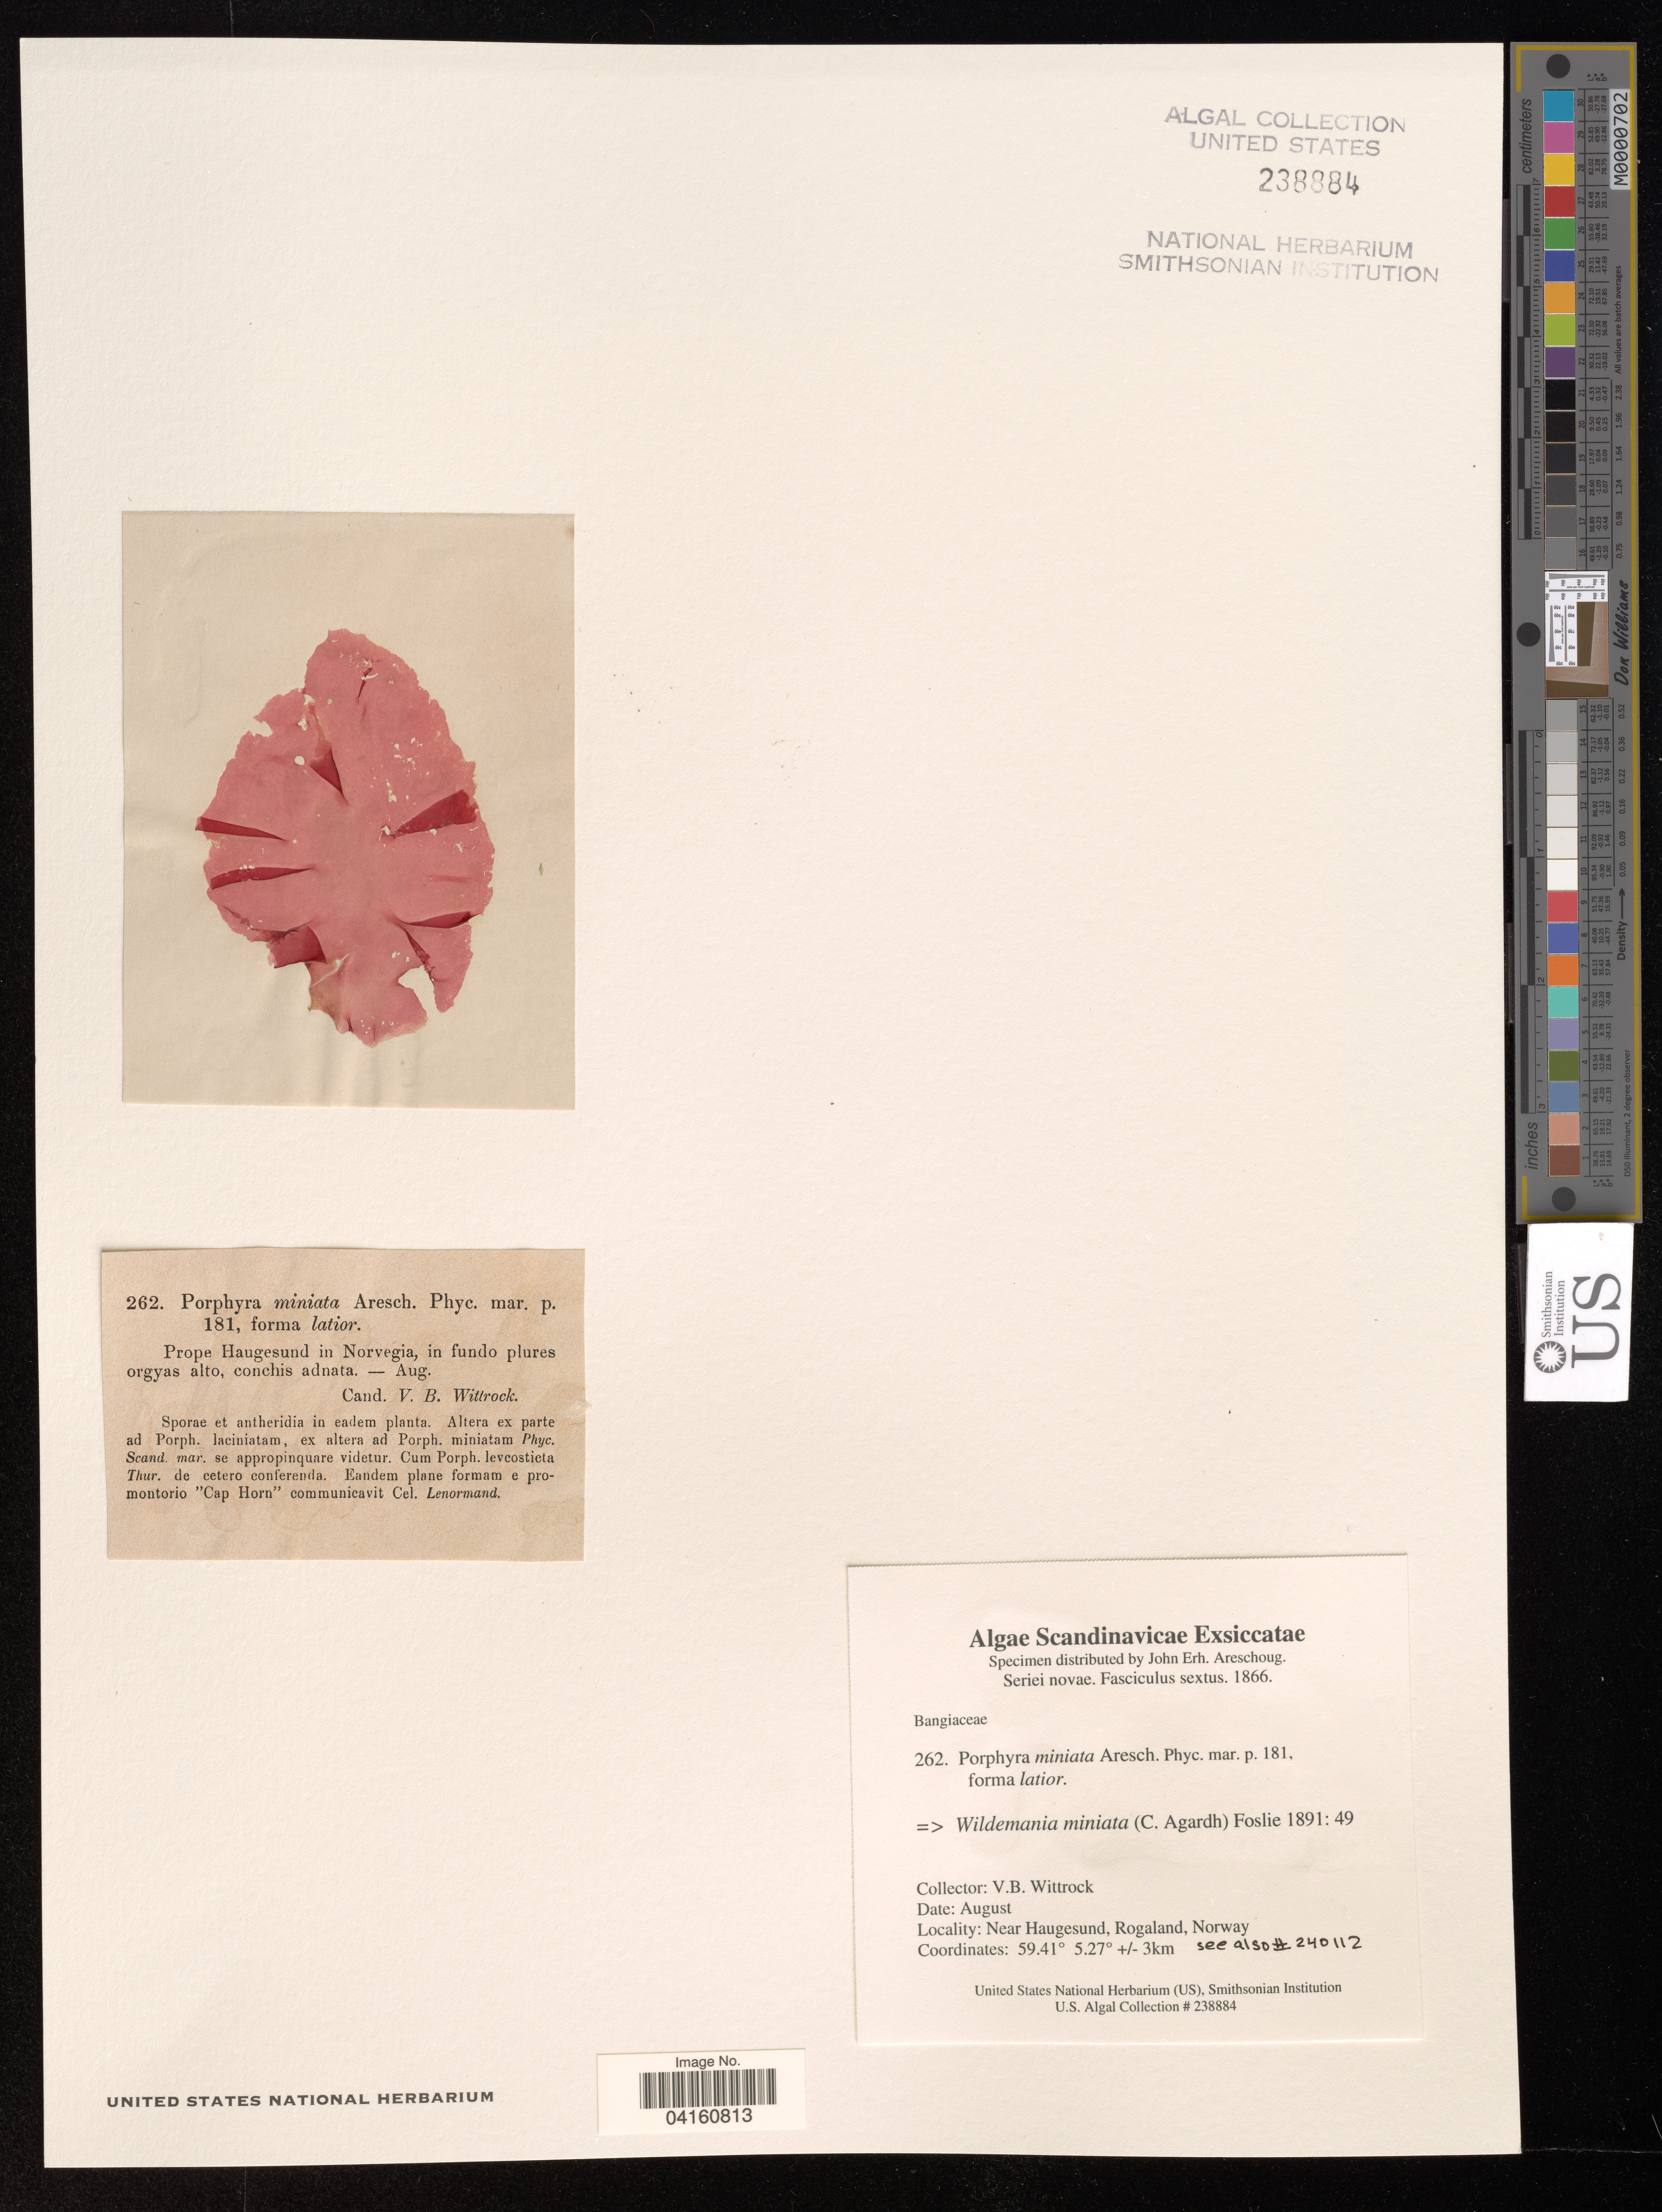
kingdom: Plantae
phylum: Rhodophyta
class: Bangiophyceae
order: Bangiales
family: Bangiaceae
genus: Wildemania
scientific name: Wildemania miniata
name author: (C. Agardh) Foslie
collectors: V. B. Wittrock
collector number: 262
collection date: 1866-08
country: Norway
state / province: Rogaland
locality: Haugesund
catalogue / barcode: US 238884